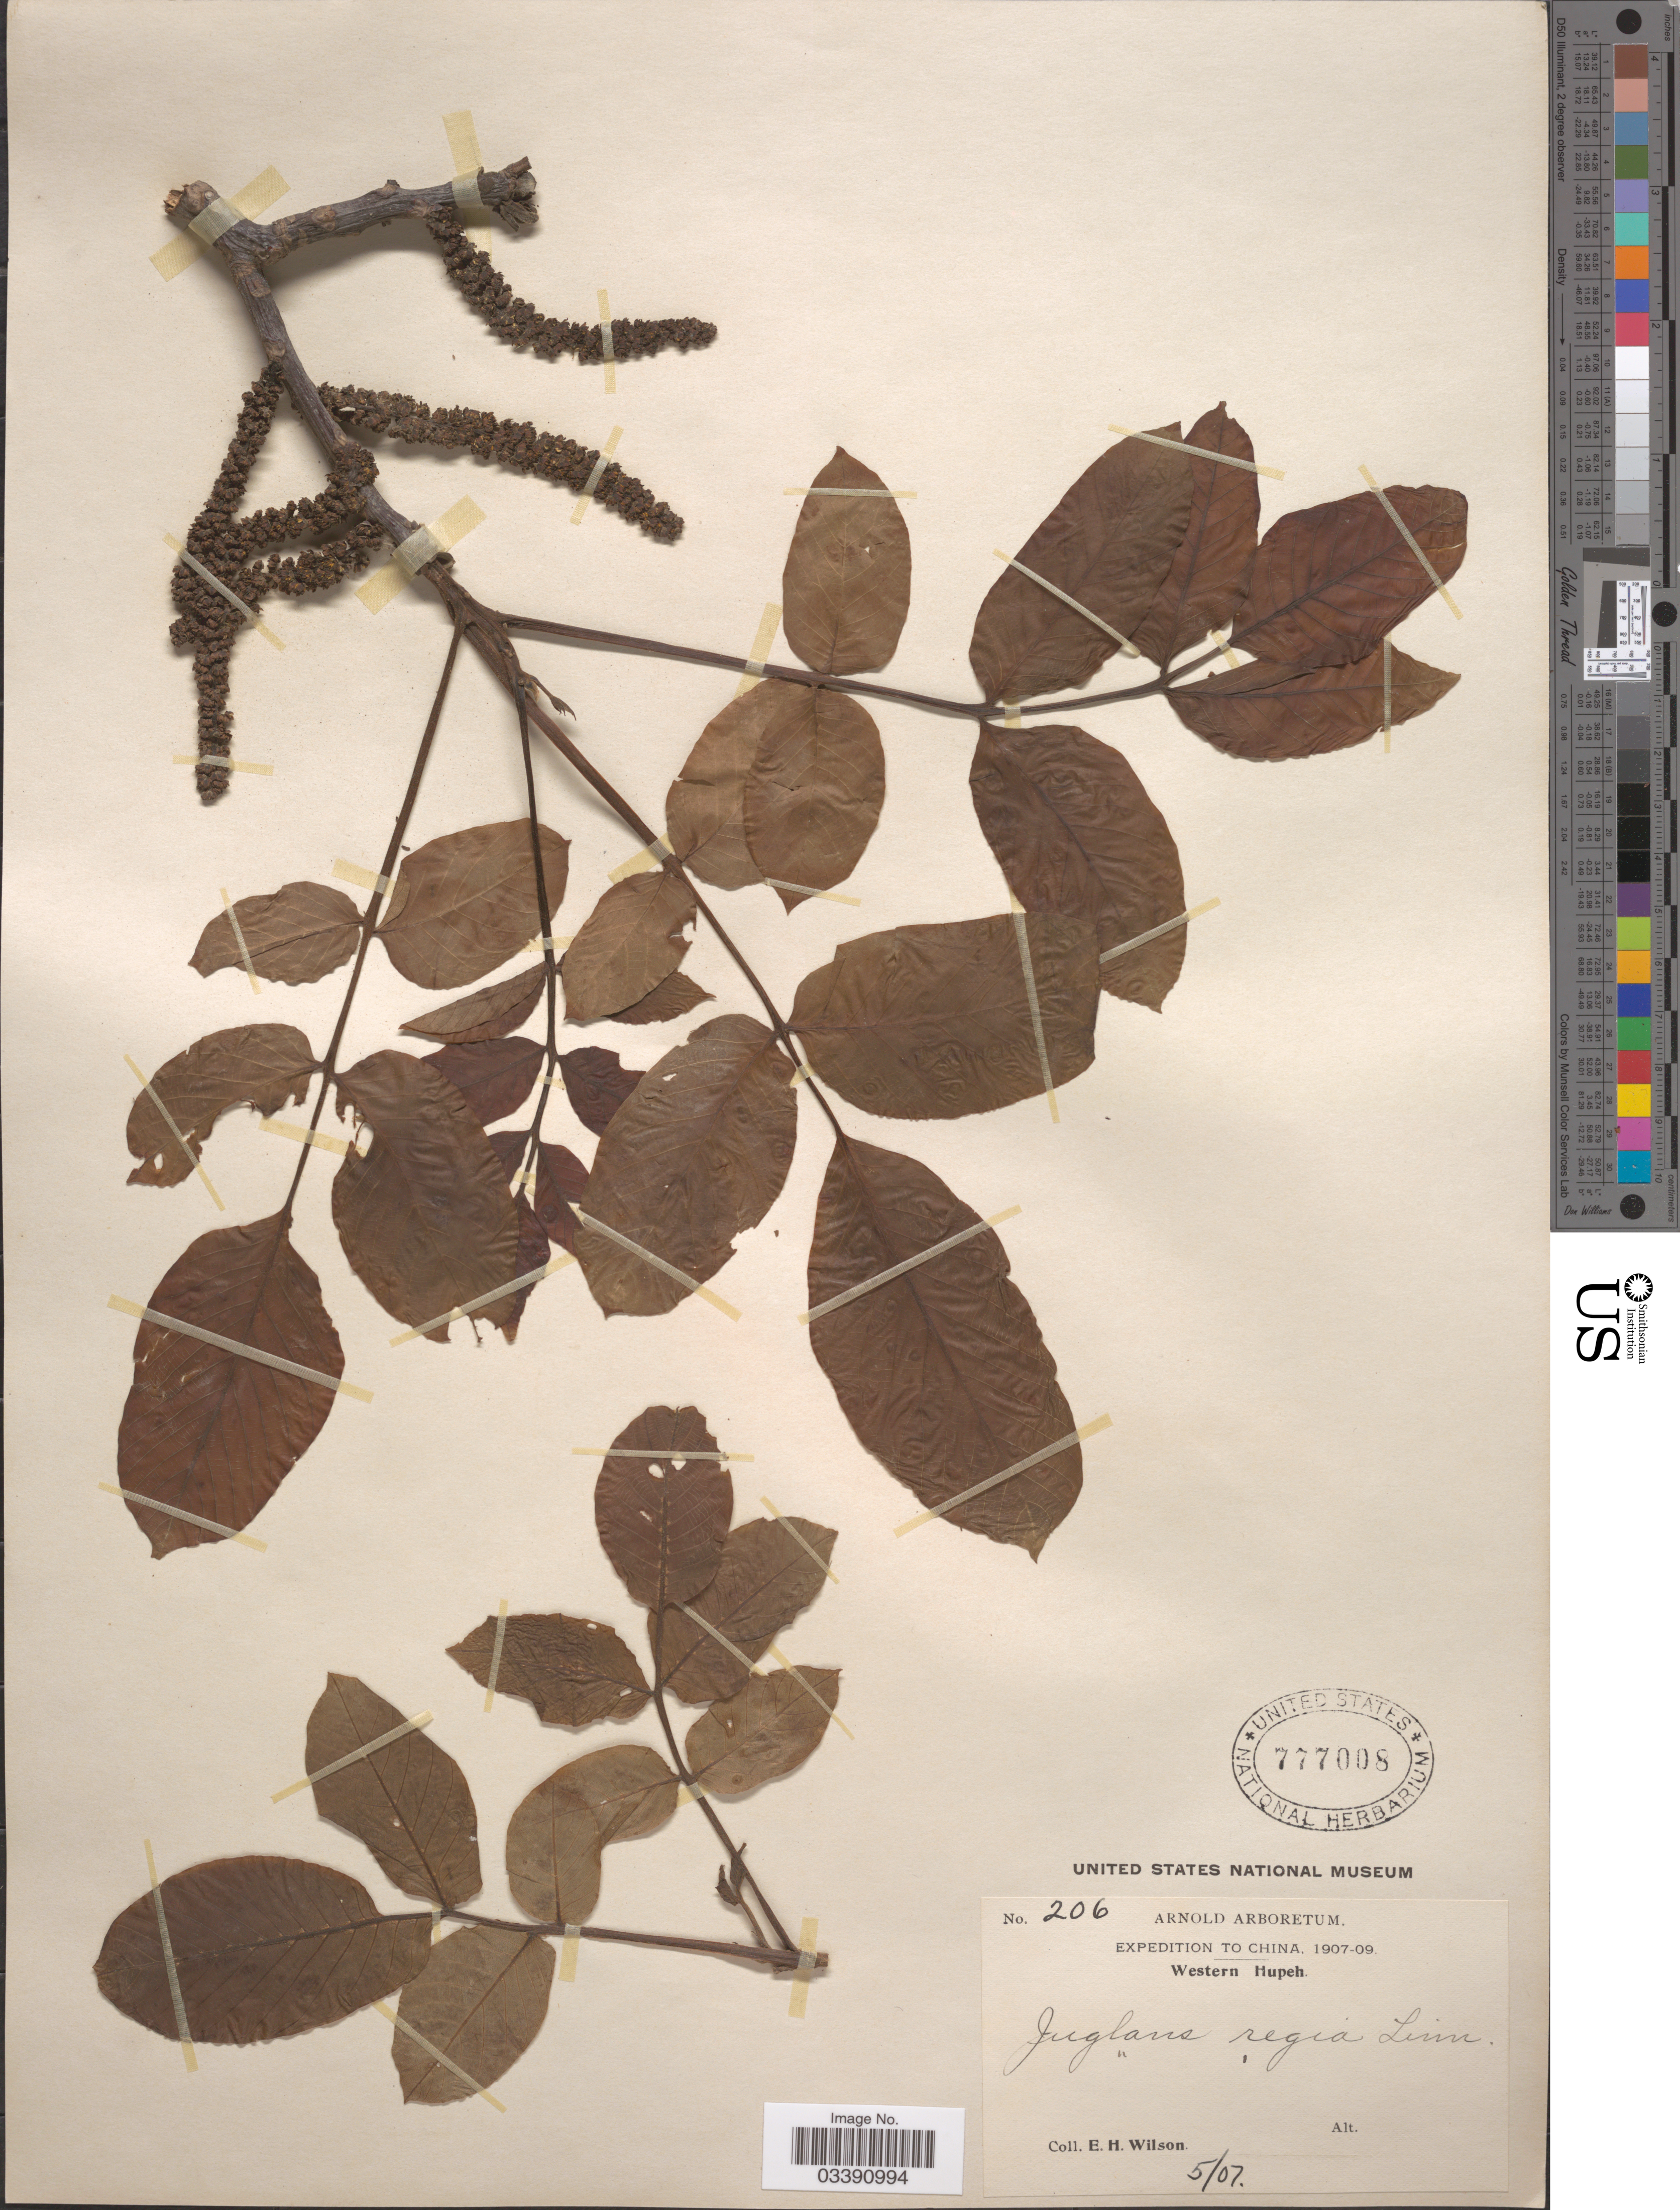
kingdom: Plantae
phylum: Tracheophyta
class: Magnoliopsida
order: Fagales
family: Juglandaceae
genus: Juglans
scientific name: Juglans regia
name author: L.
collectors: E. Wilson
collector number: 206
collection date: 1907-05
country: China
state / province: Hubei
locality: Western Hupeh.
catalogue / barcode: US 777008